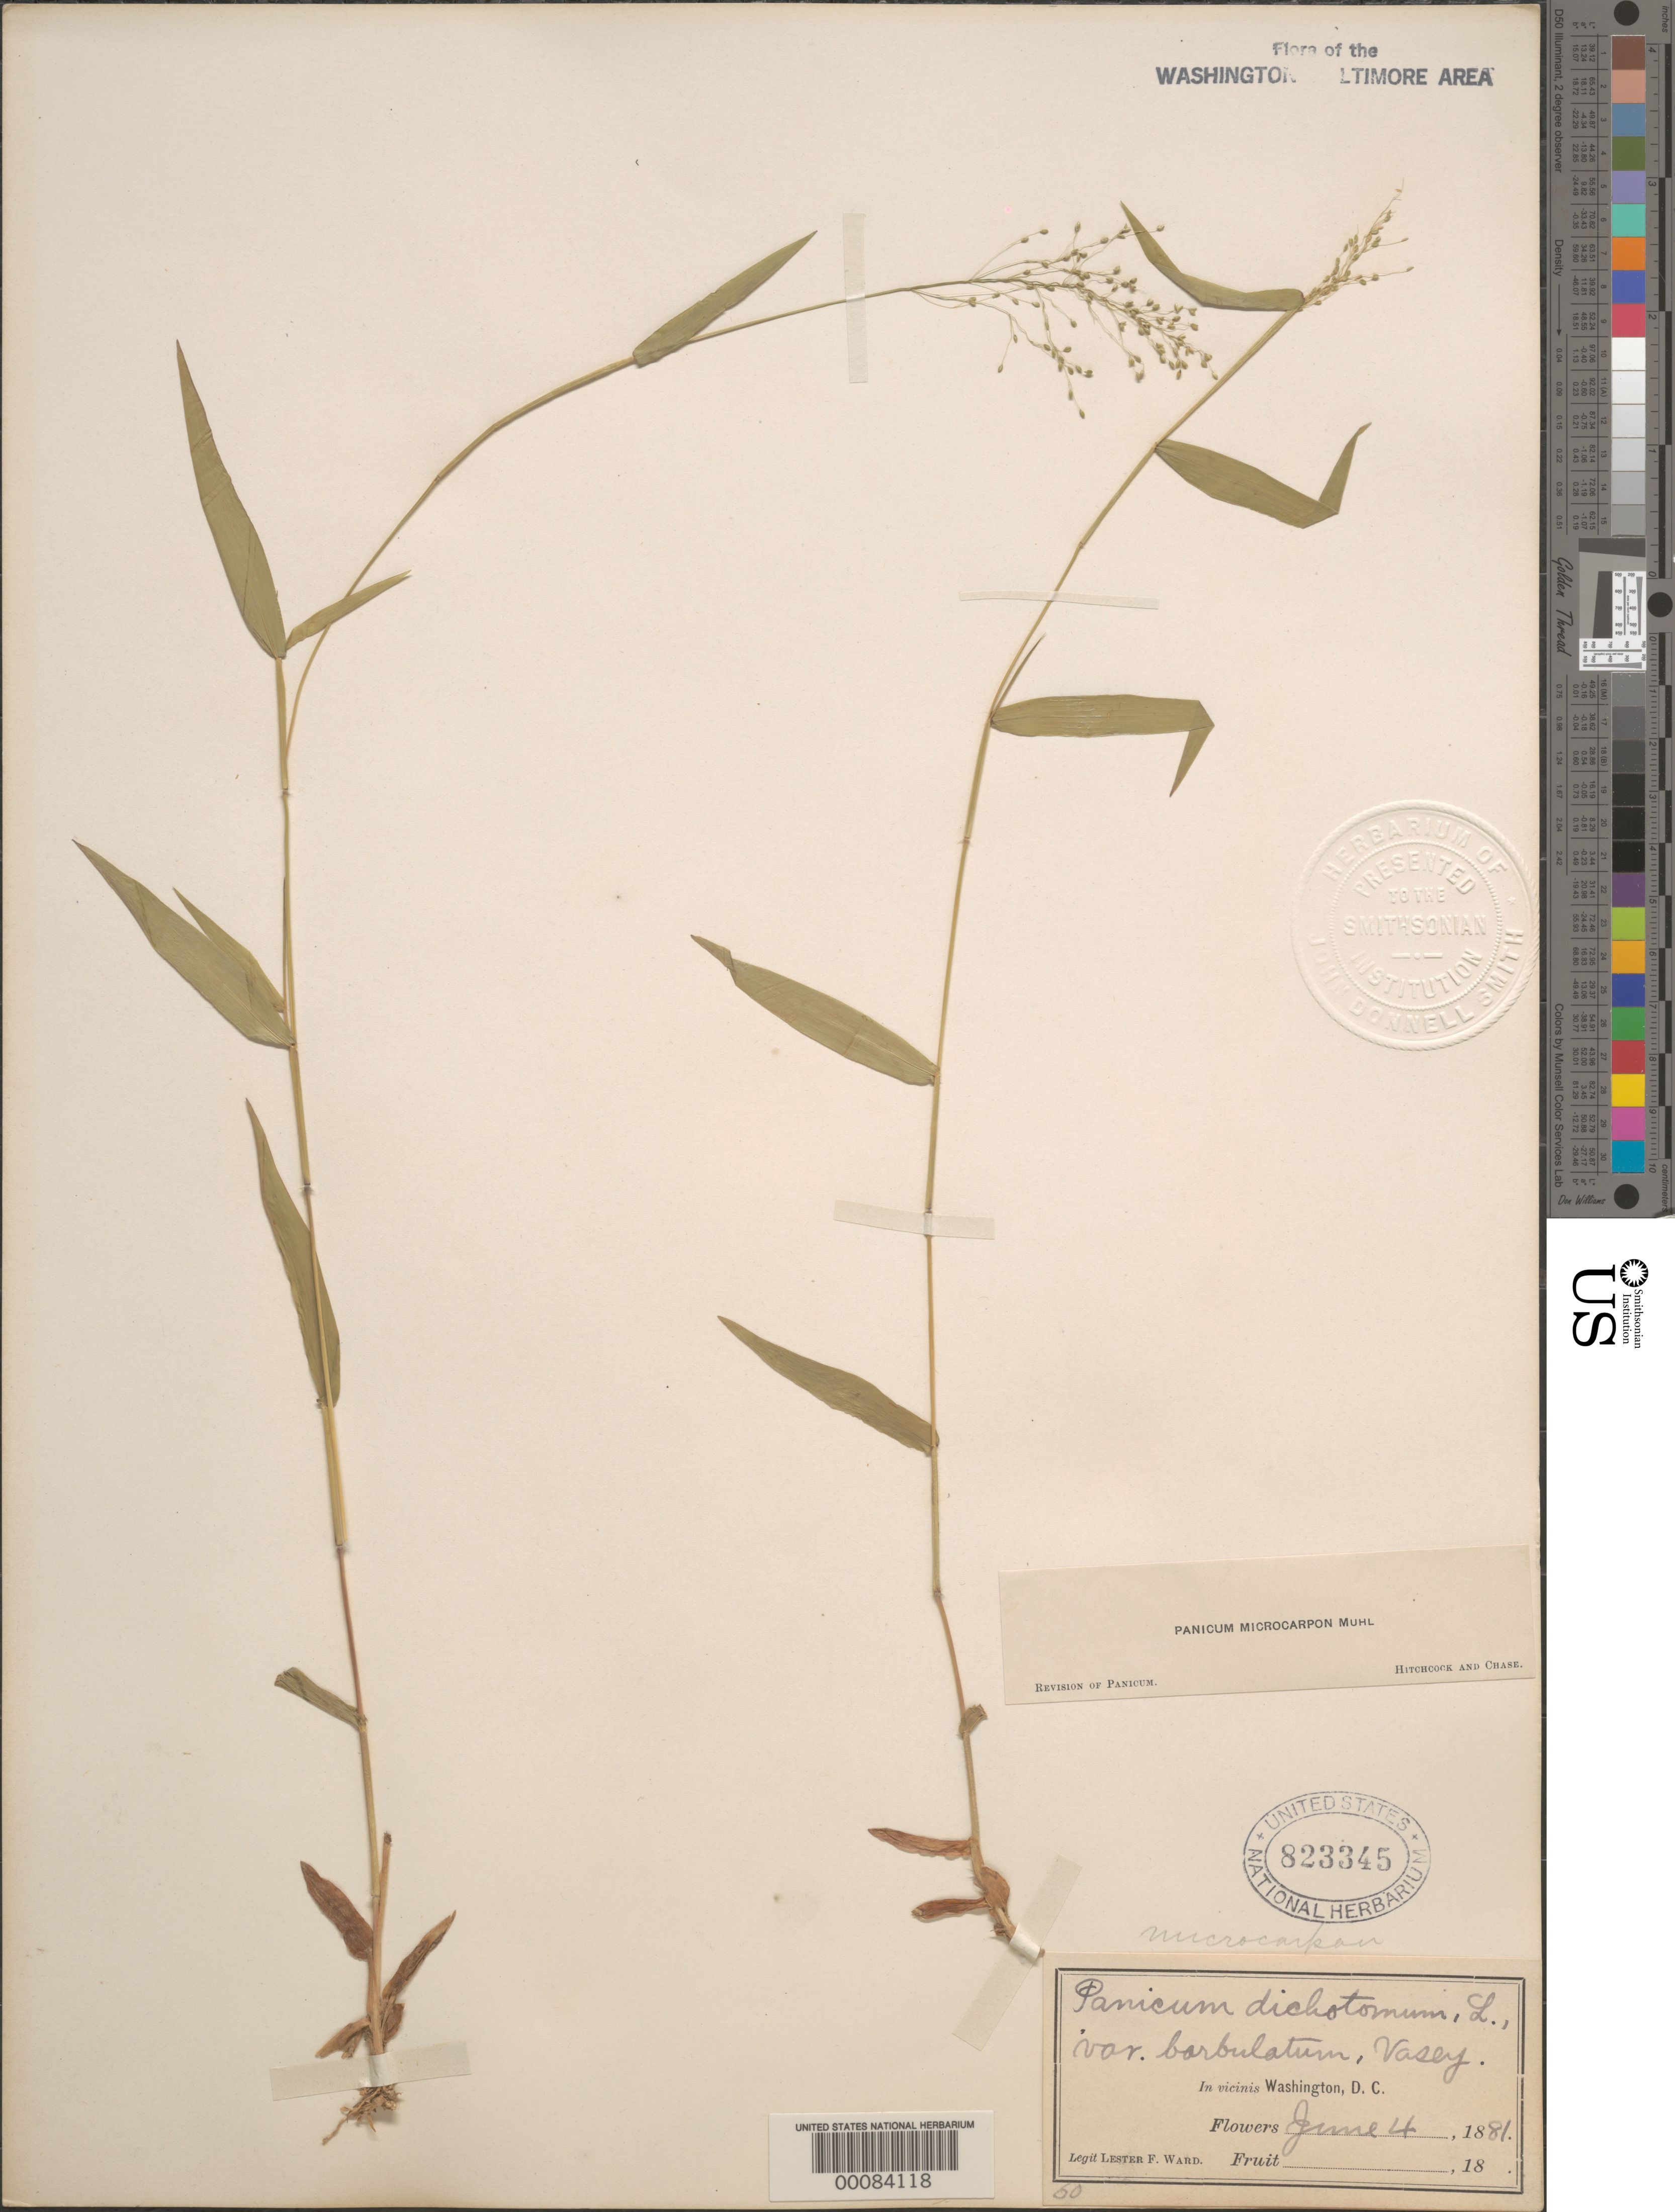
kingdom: Plantae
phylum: Tracheophyta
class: Liliopsida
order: Poales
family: Poaceae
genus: Dichanthelium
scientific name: Dichanthelium dichotomum var. dichotomum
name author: (L.) Gould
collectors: L. F. Ward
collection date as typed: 04 Jun 1881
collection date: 1881-06-04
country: United States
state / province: District of Columbia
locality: Washington DC area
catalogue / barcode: US 823345